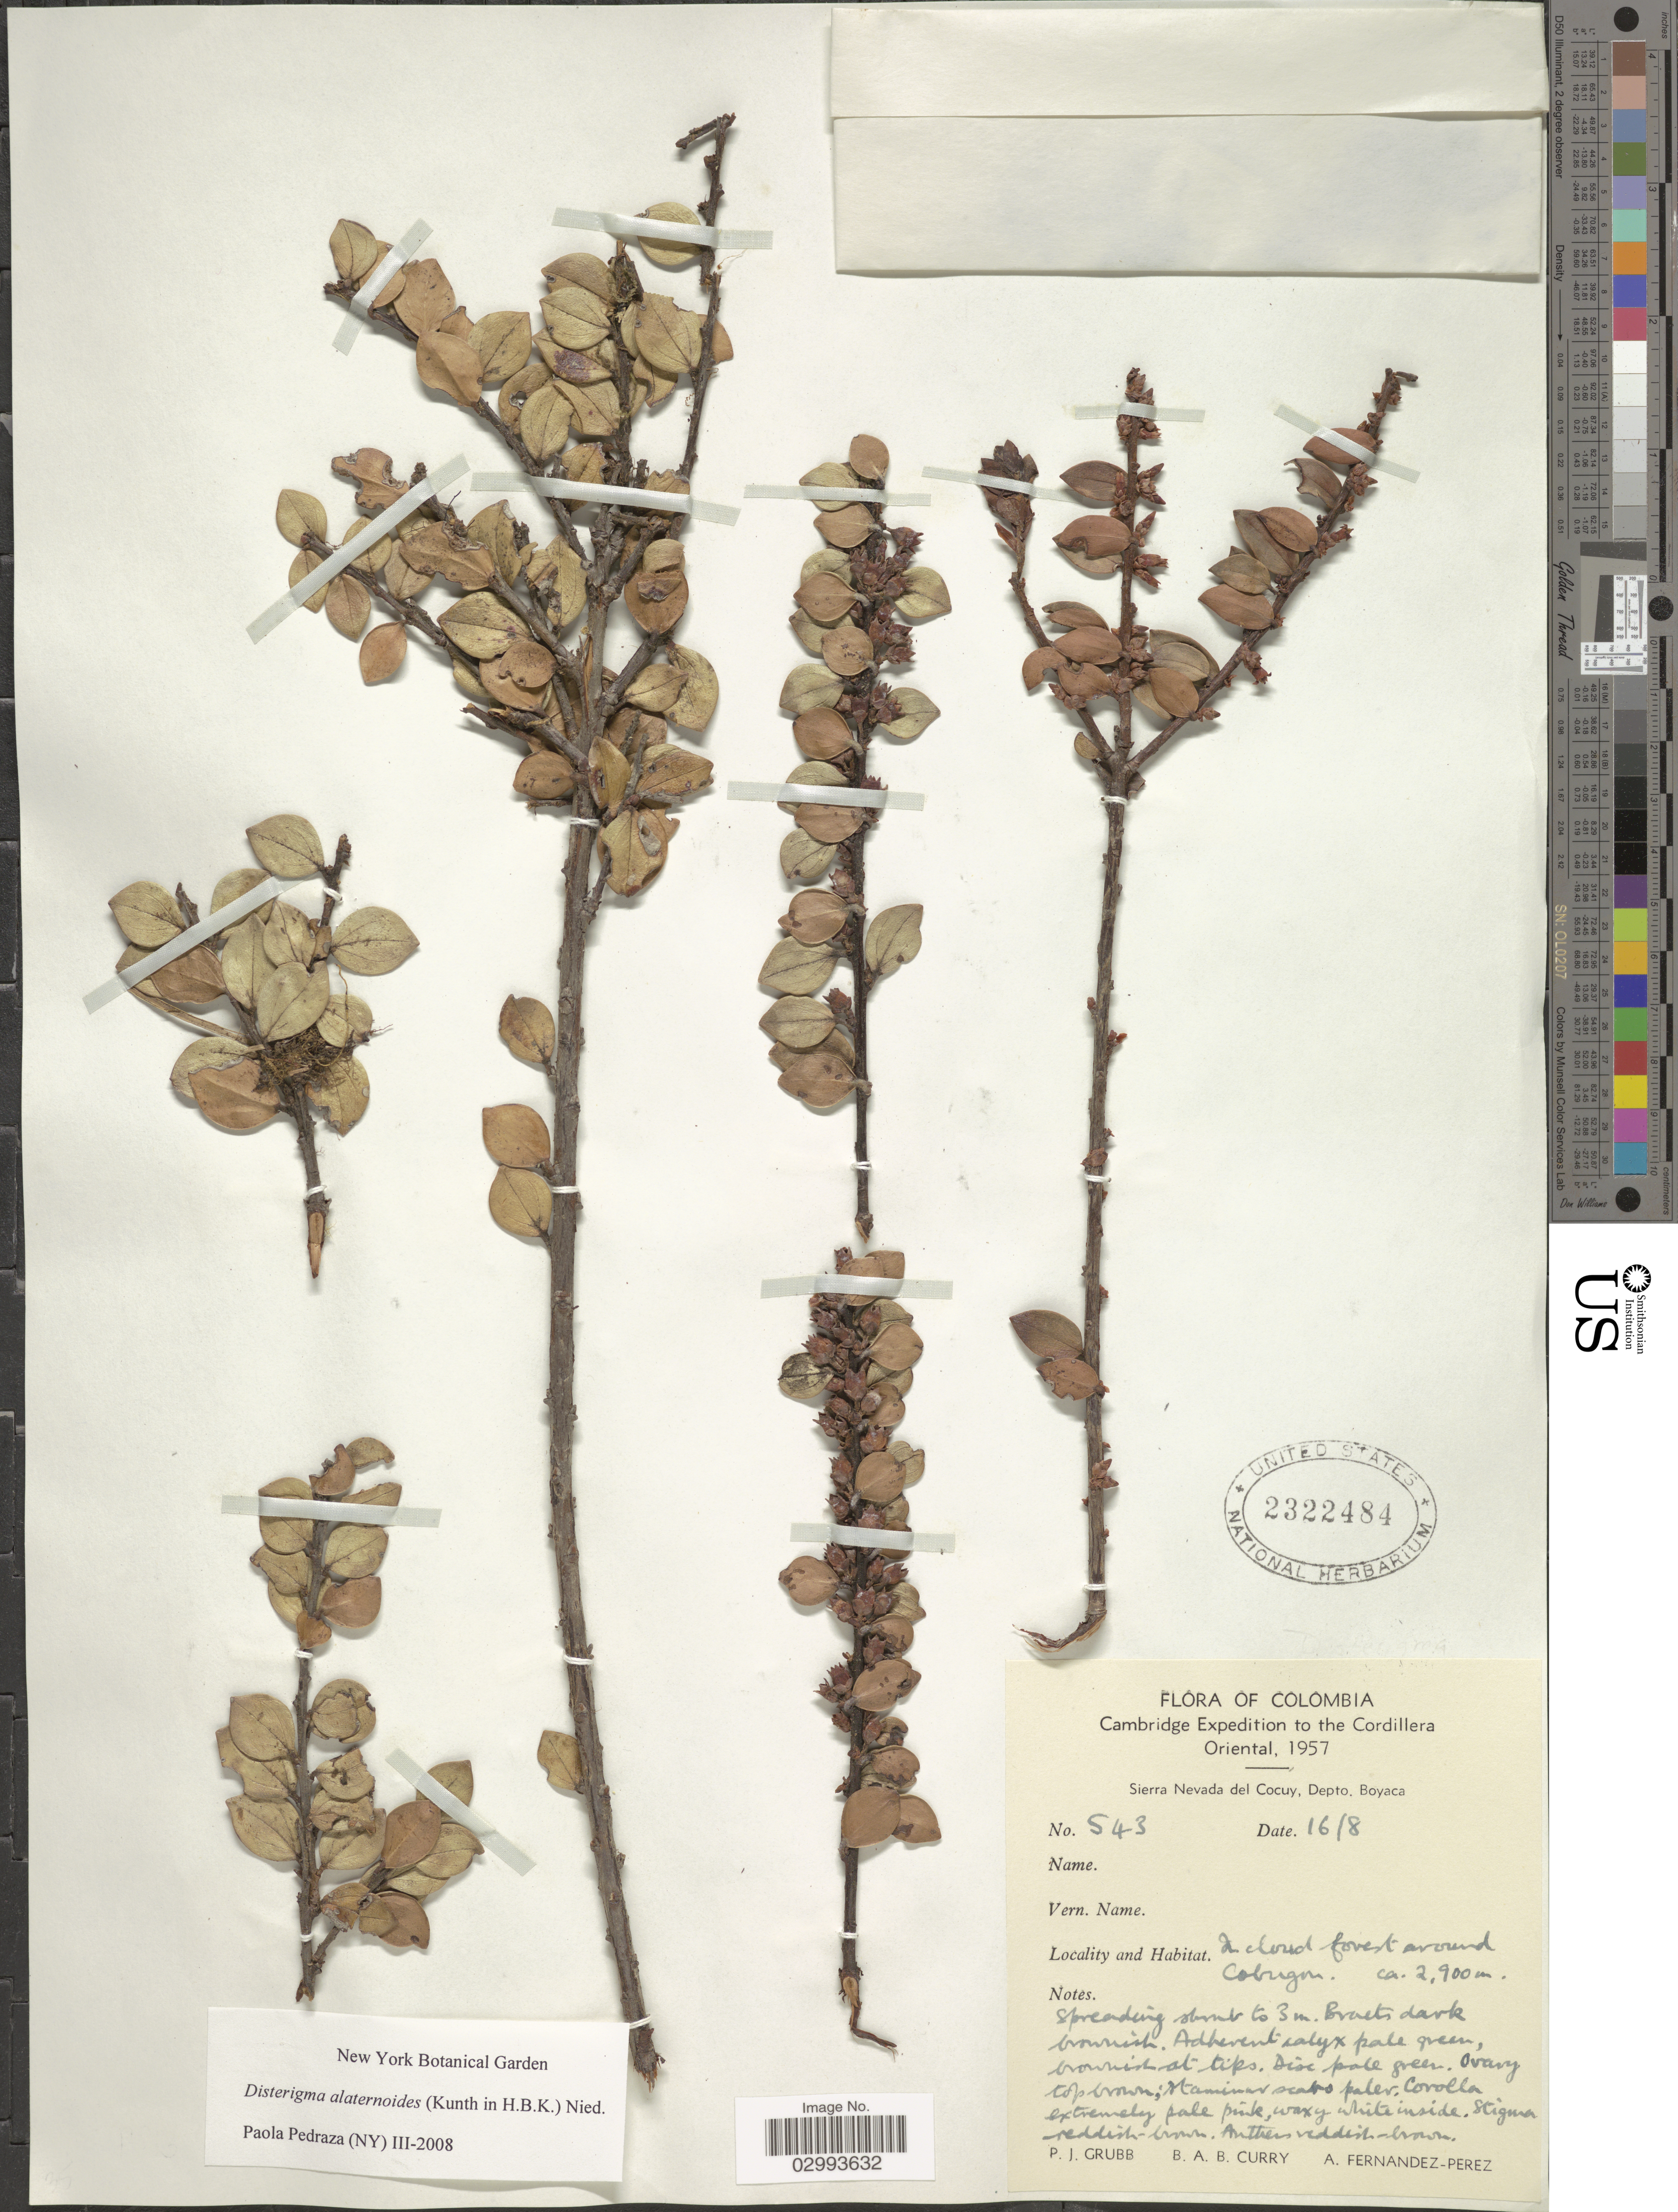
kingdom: Plantae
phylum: Tracheophyta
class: Magnoliopsida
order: Ericales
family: Ericaceae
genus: Disterigma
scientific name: Disterigma alaternoides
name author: (Kunth) Nied.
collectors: P. J. Grubb, B. Curry & A. Fernández-Pérez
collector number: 543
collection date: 1957-08-16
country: Colombia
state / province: Boyacá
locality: Cordillera Oriental, Sierra Nevada del Cocuy, Depto. Boyaca, In cloud forest around Cobugon.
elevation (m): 2900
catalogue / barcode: US 2322484